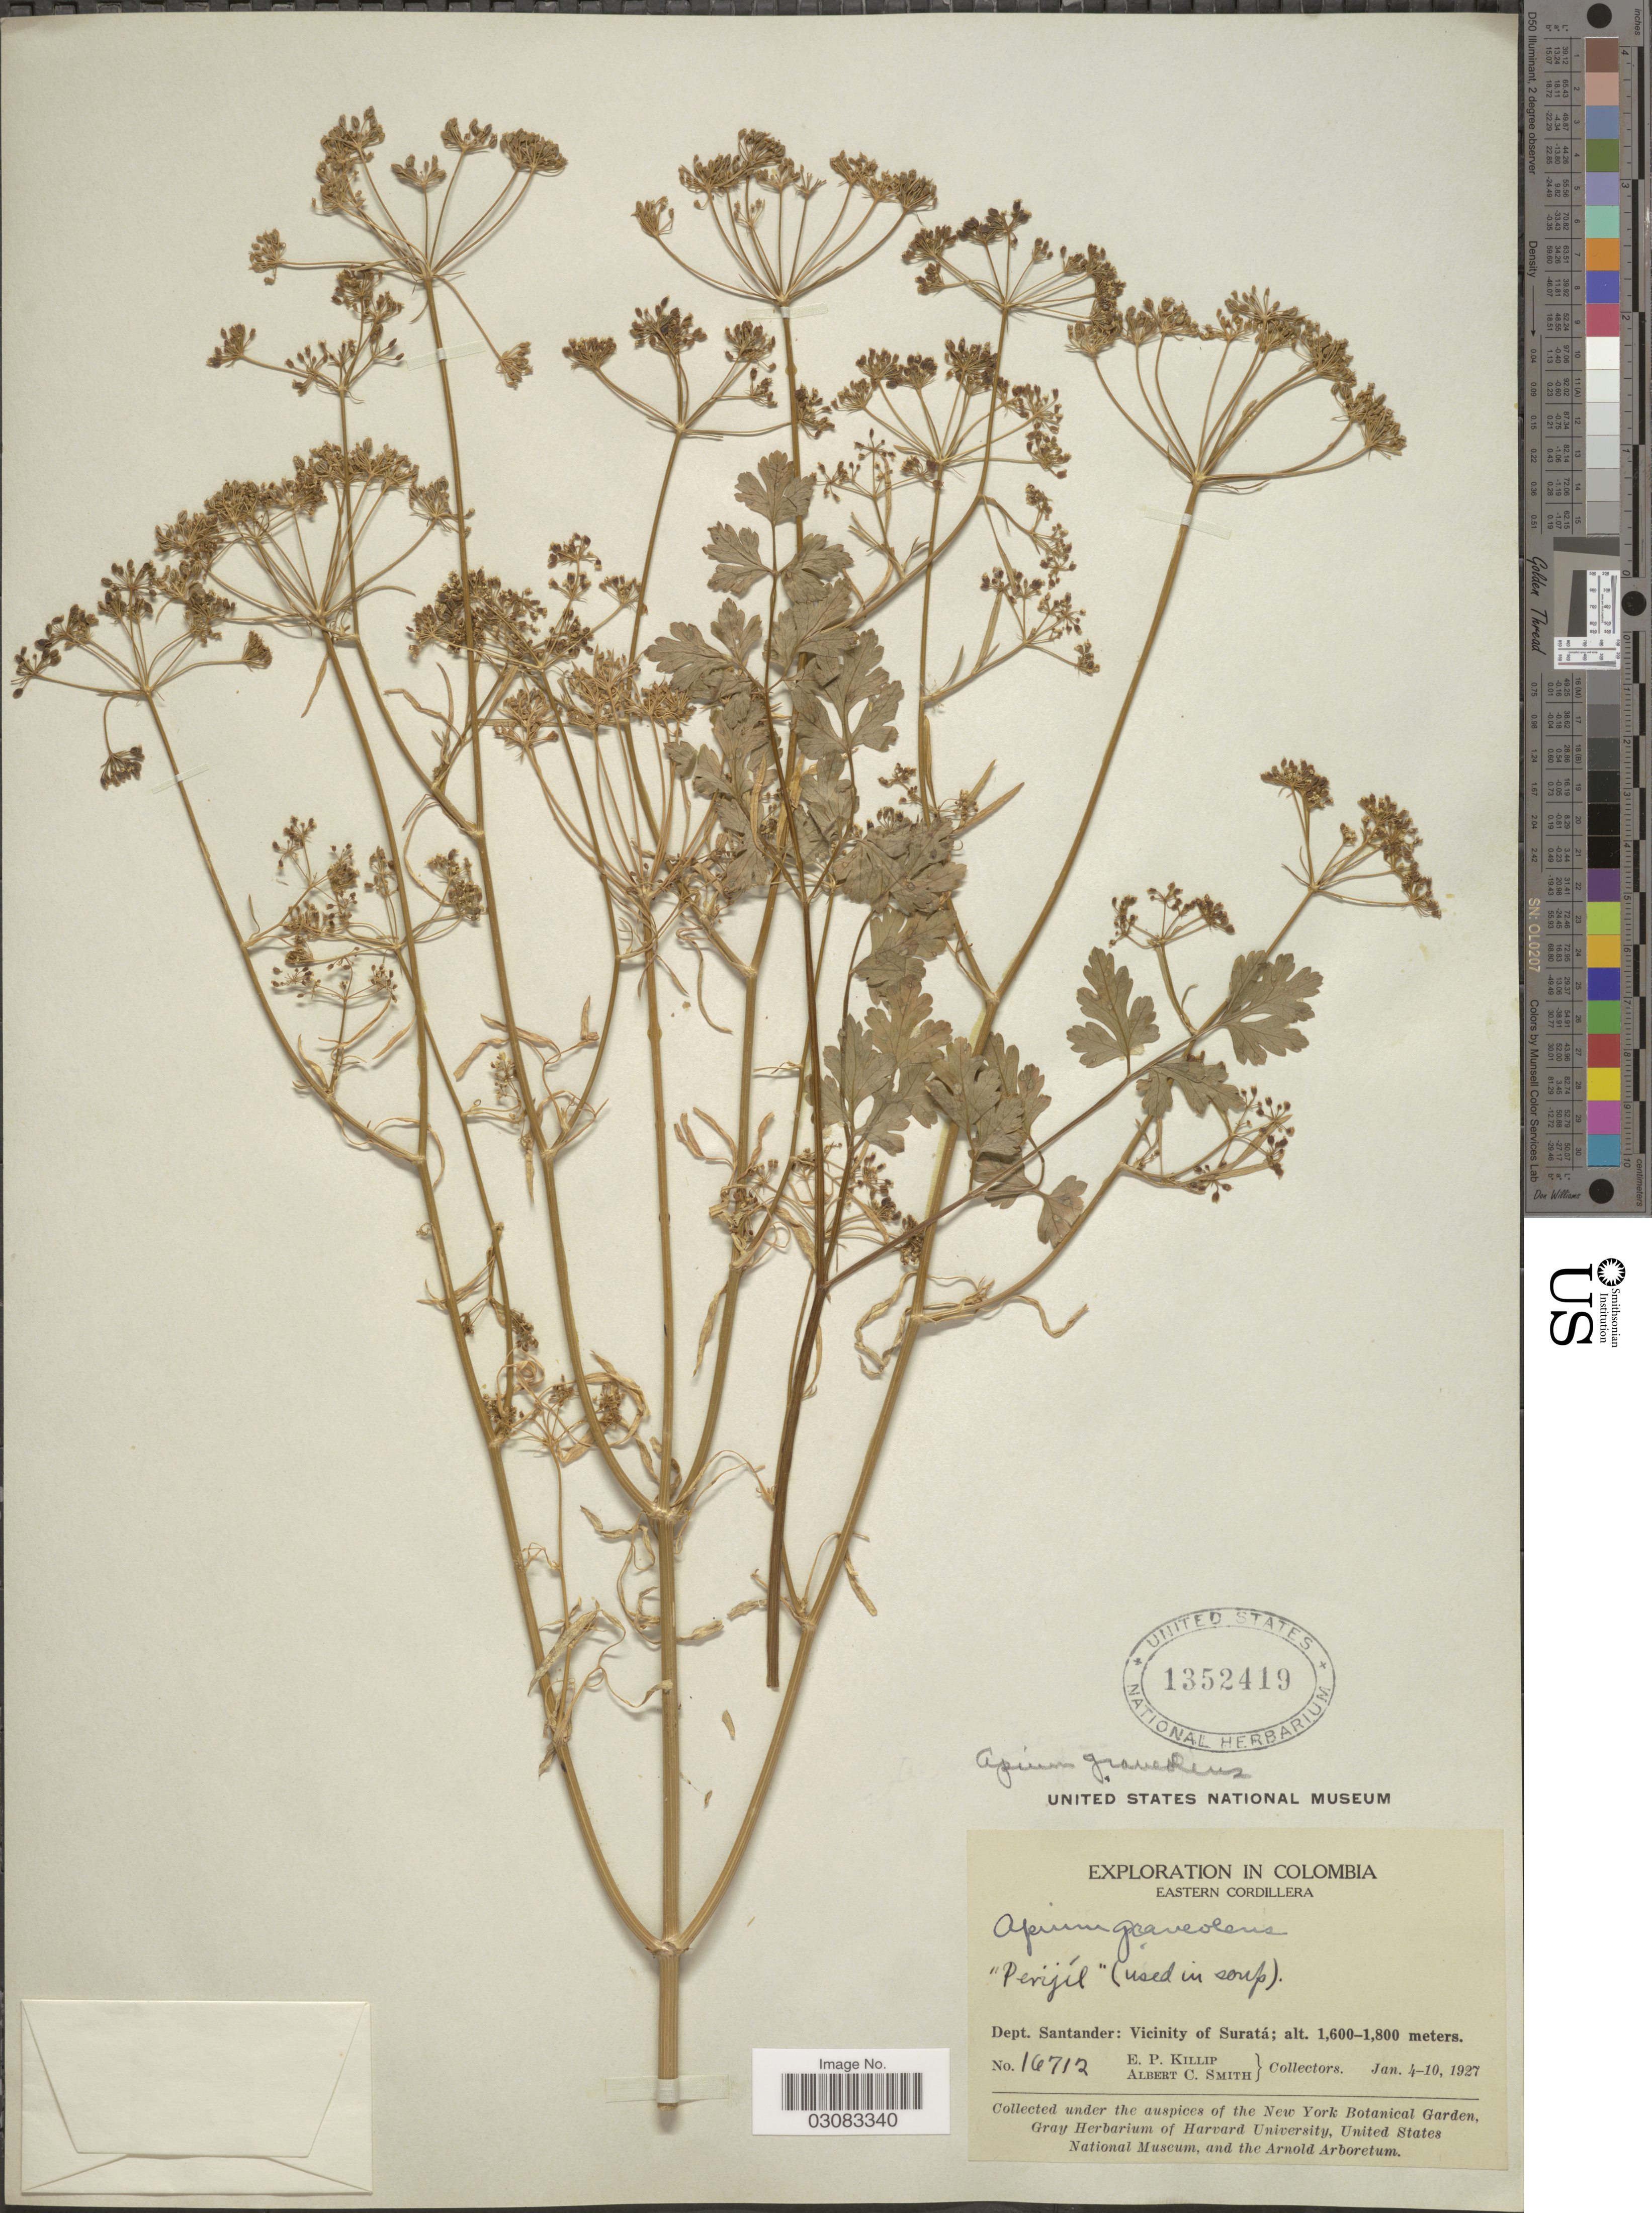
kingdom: Plantae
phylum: Tracheophyta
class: Magnoliopsida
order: Apiales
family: Apiaceae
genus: Apium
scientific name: Apium graveolens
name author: L.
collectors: E. P. Killip & A. C. Smith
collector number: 16712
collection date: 1927-01-04/1927-01-10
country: Colombia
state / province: Santander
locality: Eastern Cordillera. Dept. Santander: Vicinity of Suratá.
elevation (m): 1600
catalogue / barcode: US 1352419